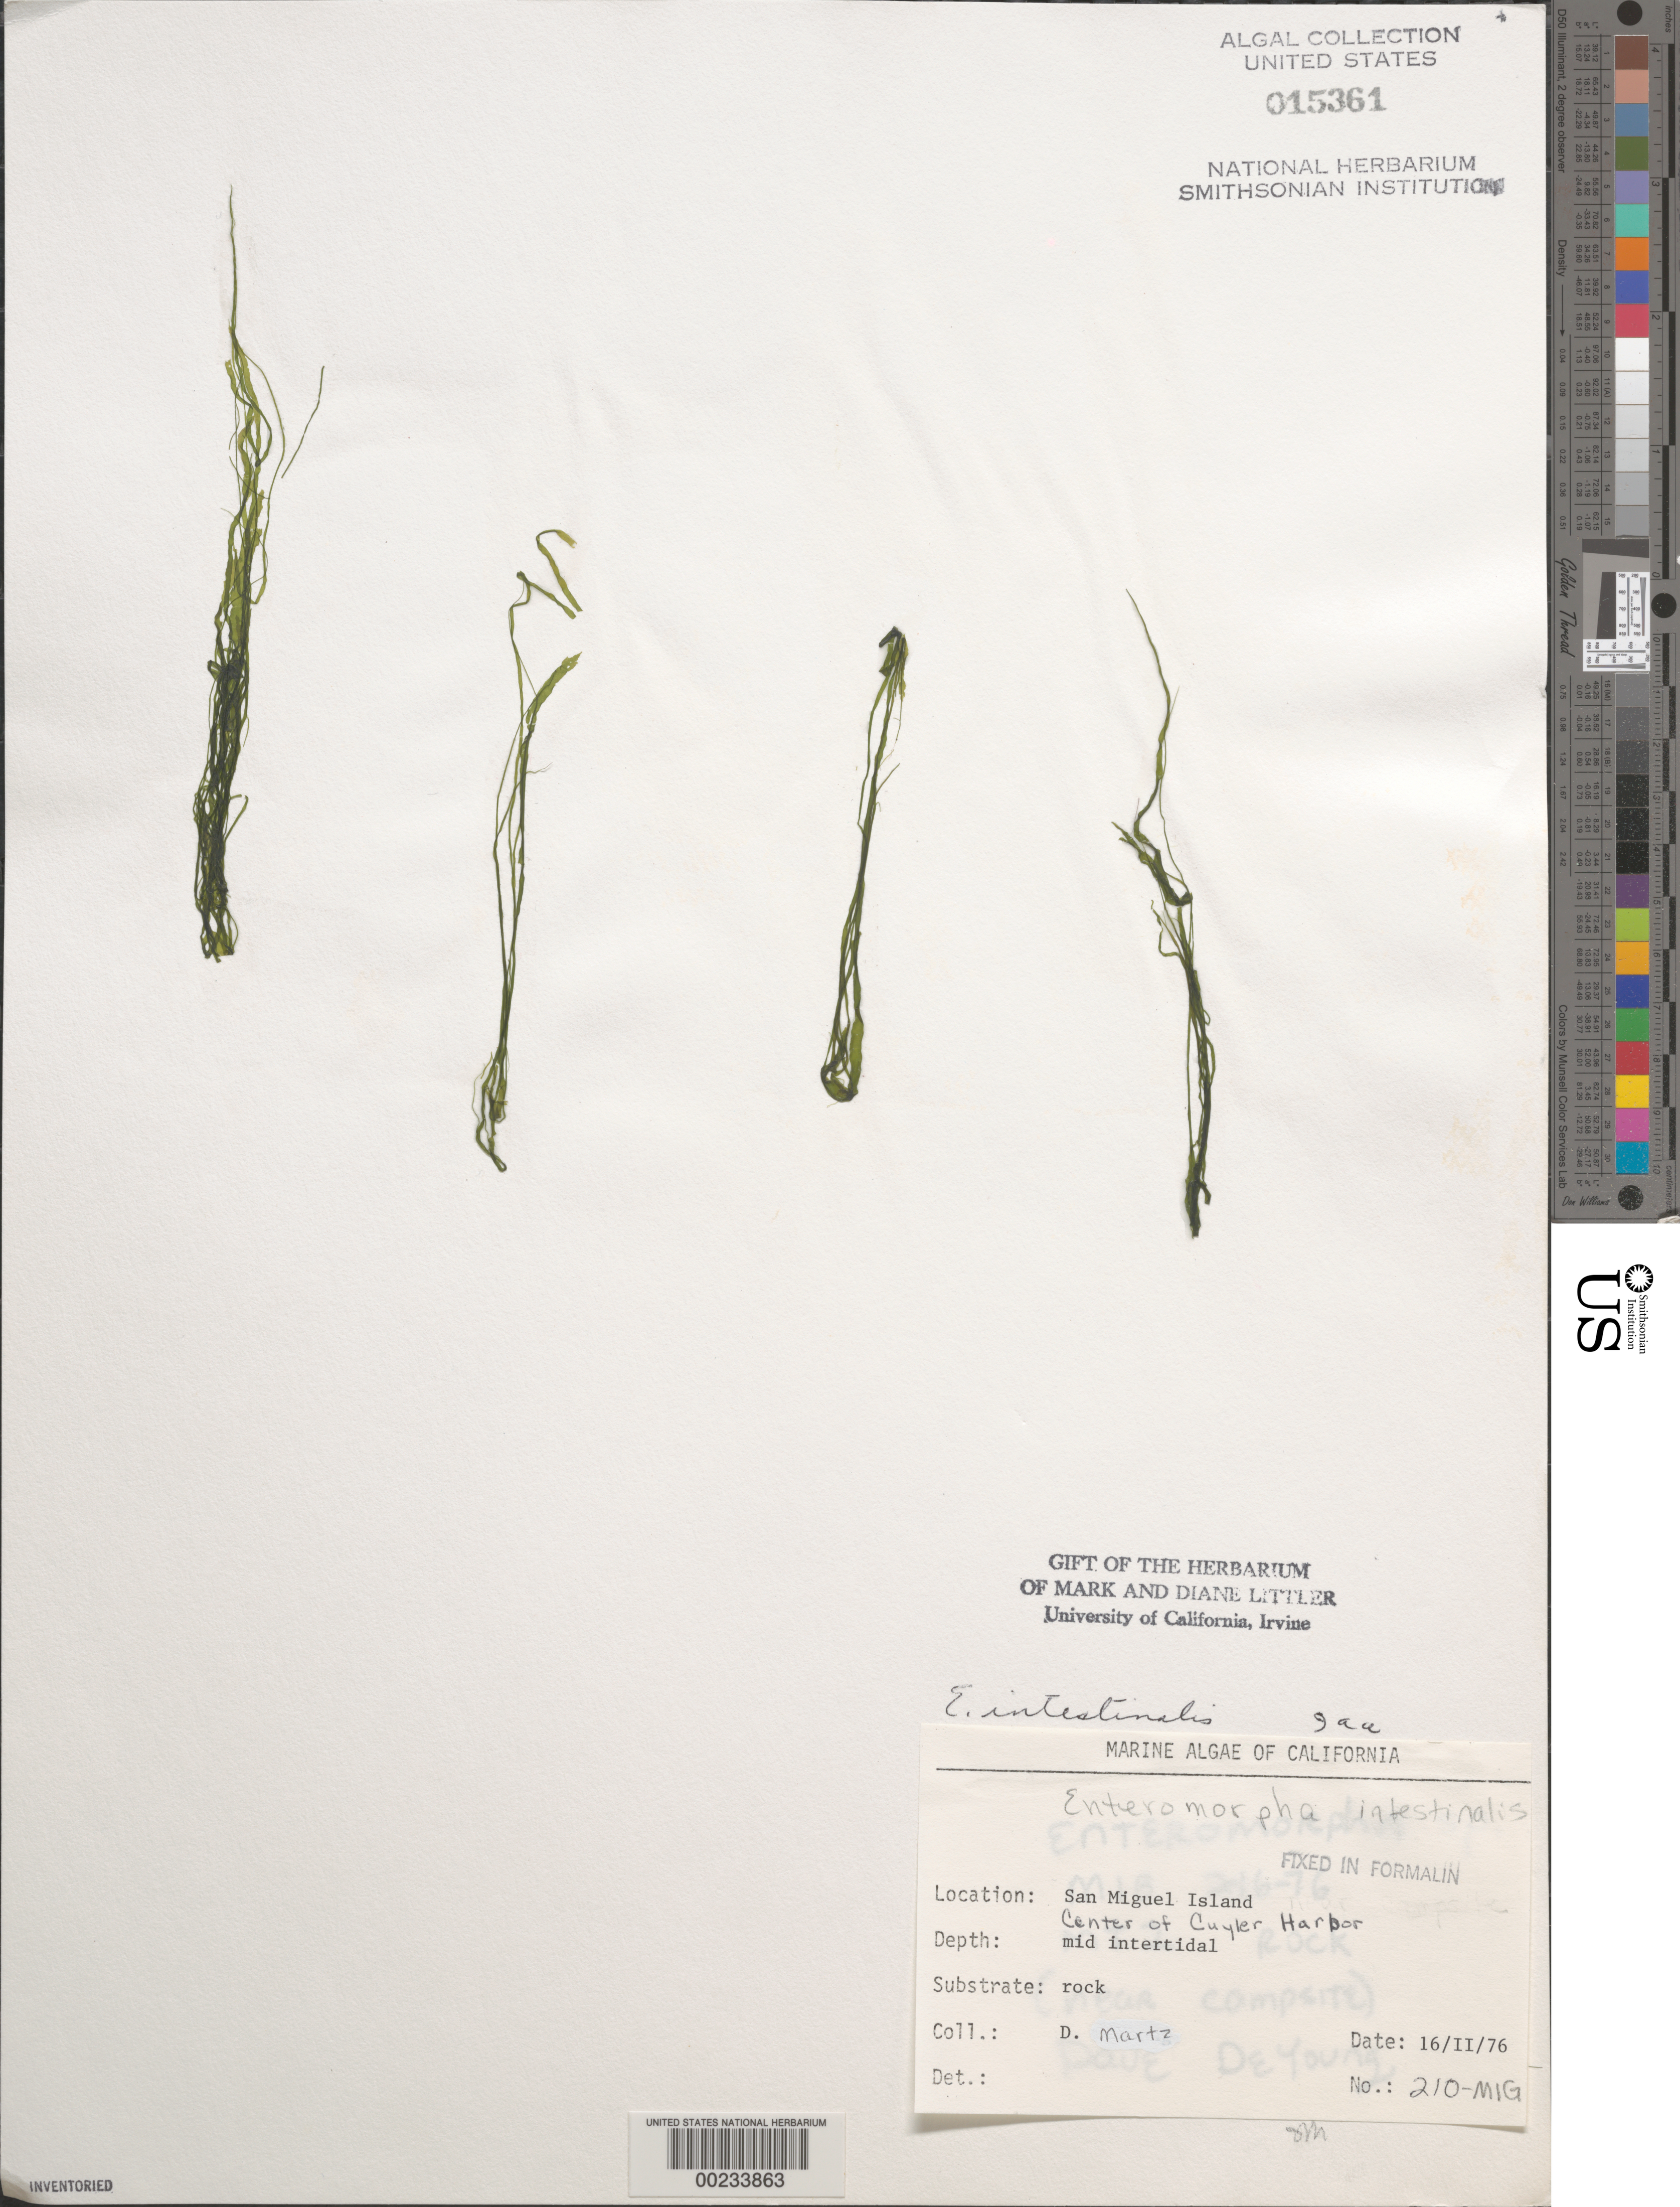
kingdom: Plantae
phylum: Chlorophyta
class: Ulvophyceae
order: Ulvales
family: Ulvaceae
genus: Ulva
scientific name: Ulva intestinalis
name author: L.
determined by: Algae name updating Project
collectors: D. Martz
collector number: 210-mig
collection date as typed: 16 Feb 1976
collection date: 1976-02-16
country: United States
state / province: California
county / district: Santa Barbara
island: San Miguel Island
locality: Cuyler Harbor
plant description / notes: BLM-SOCALBIGHT Rocky Intertidal Survey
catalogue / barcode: US 15361